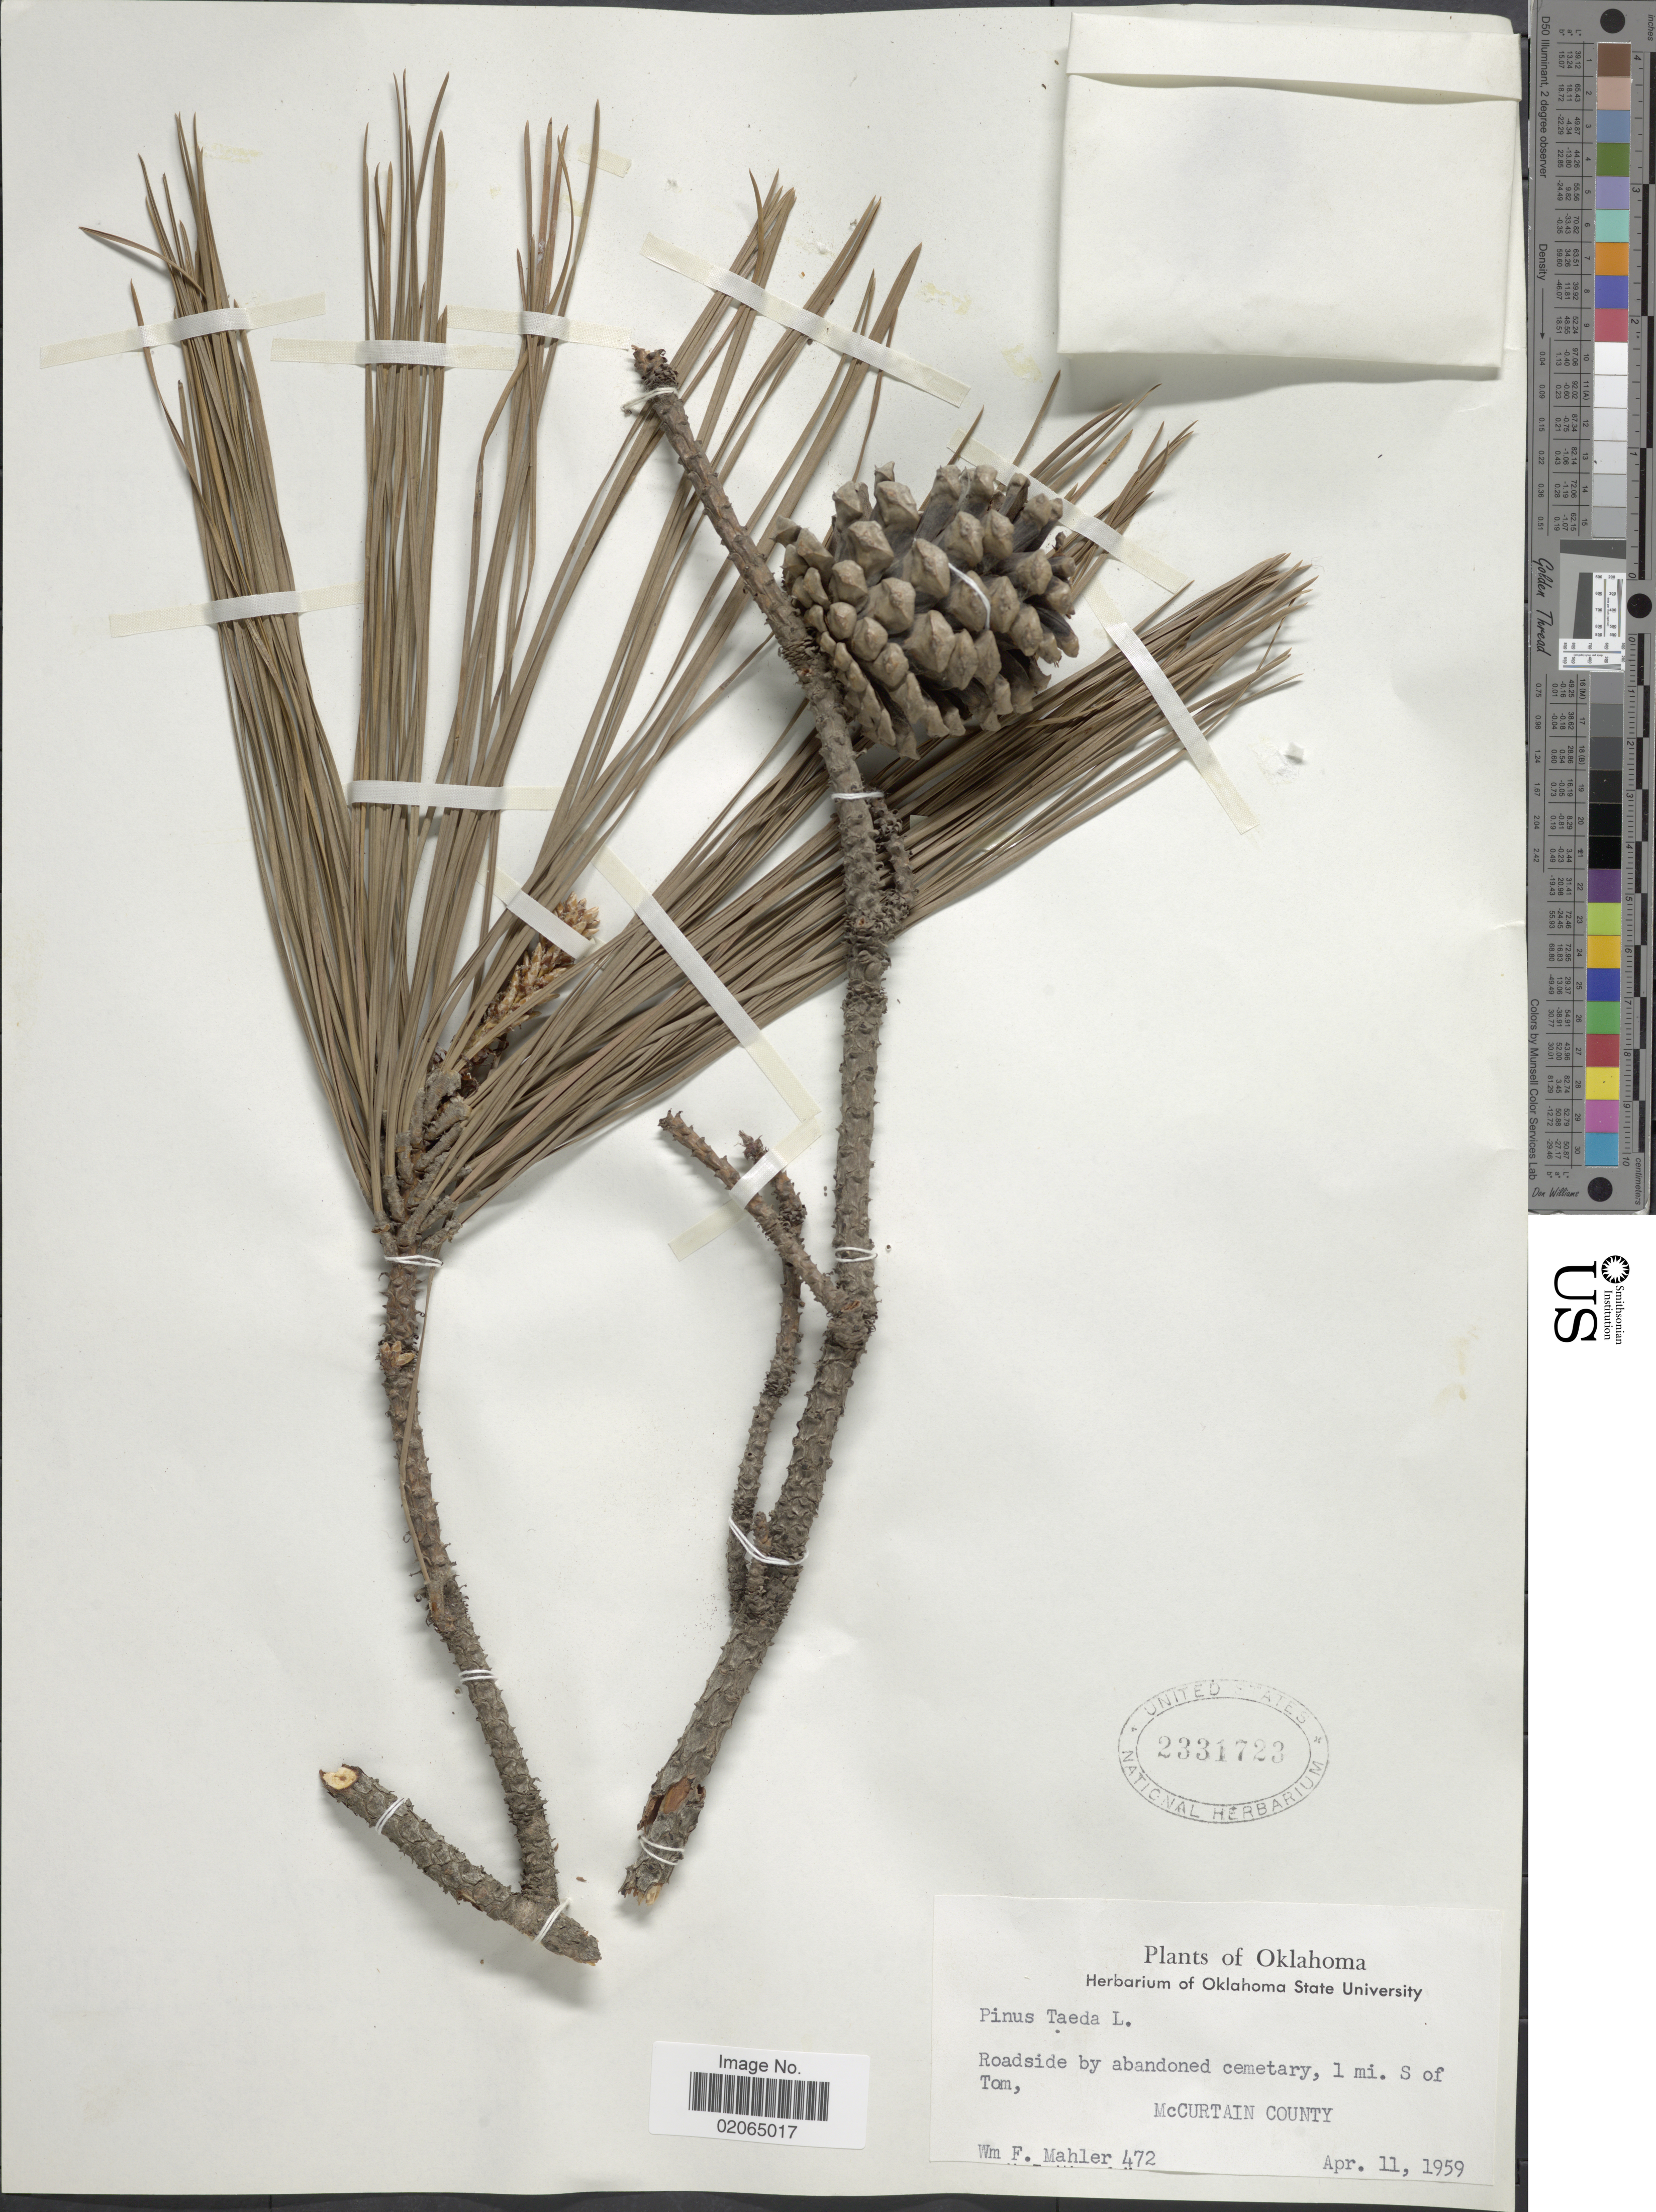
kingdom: Plantae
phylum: Tracheophyta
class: Pinopsida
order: Pinales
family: Pinaceae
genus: Pinus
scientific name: Pinus taeda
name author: L.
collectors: W. F. Mahler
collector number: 472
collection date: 1959-04-11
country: United States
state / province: Oklahoma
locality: Roadside by abandoned cemetary, 1 mi. S of Tom, McCurtain County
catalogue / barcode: US 2331723